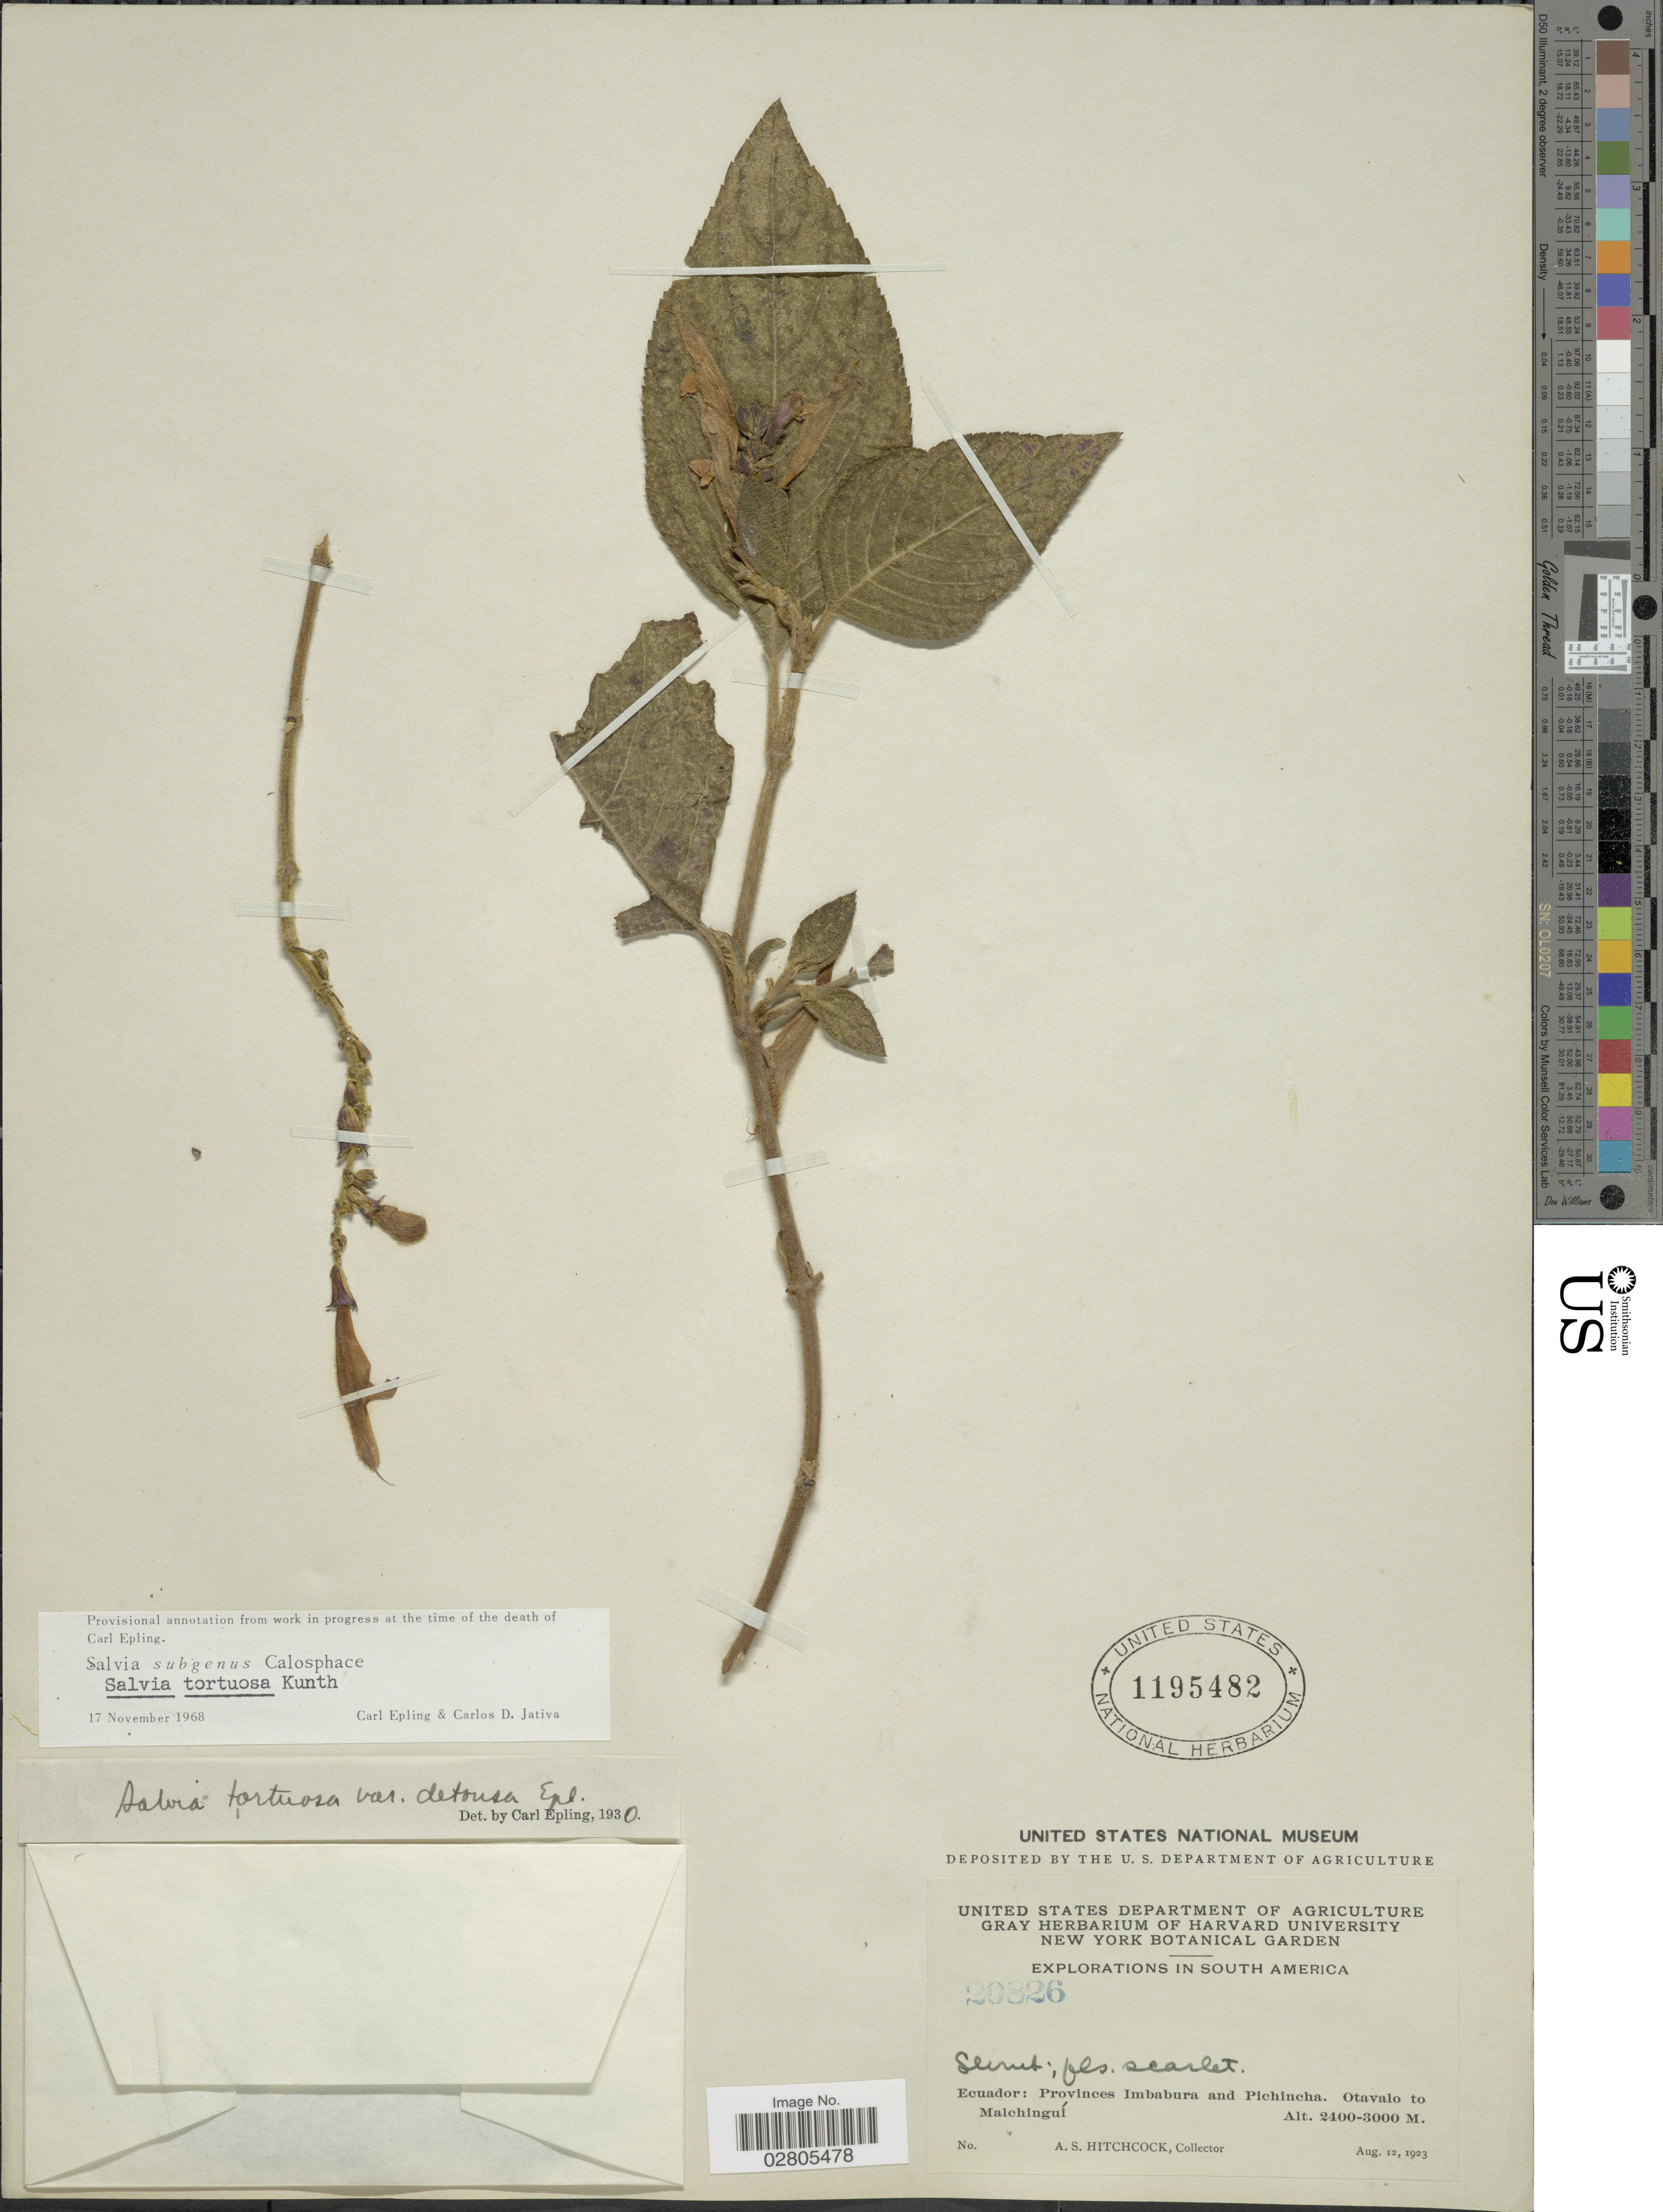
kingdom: Plantae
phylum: Tracheophyta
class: Magnoliopsida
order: Lamiales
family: Lamiaceae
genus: Salvia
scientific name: Salvia tortuosa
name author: Kunth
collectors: A. S. Hitchcock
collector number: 20826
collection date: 1923-08-12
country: Ecuador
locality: Provinces Imbabura and Pichincha. Otavalo to Malchinguí.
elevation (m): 2400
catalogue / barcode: US 1195482